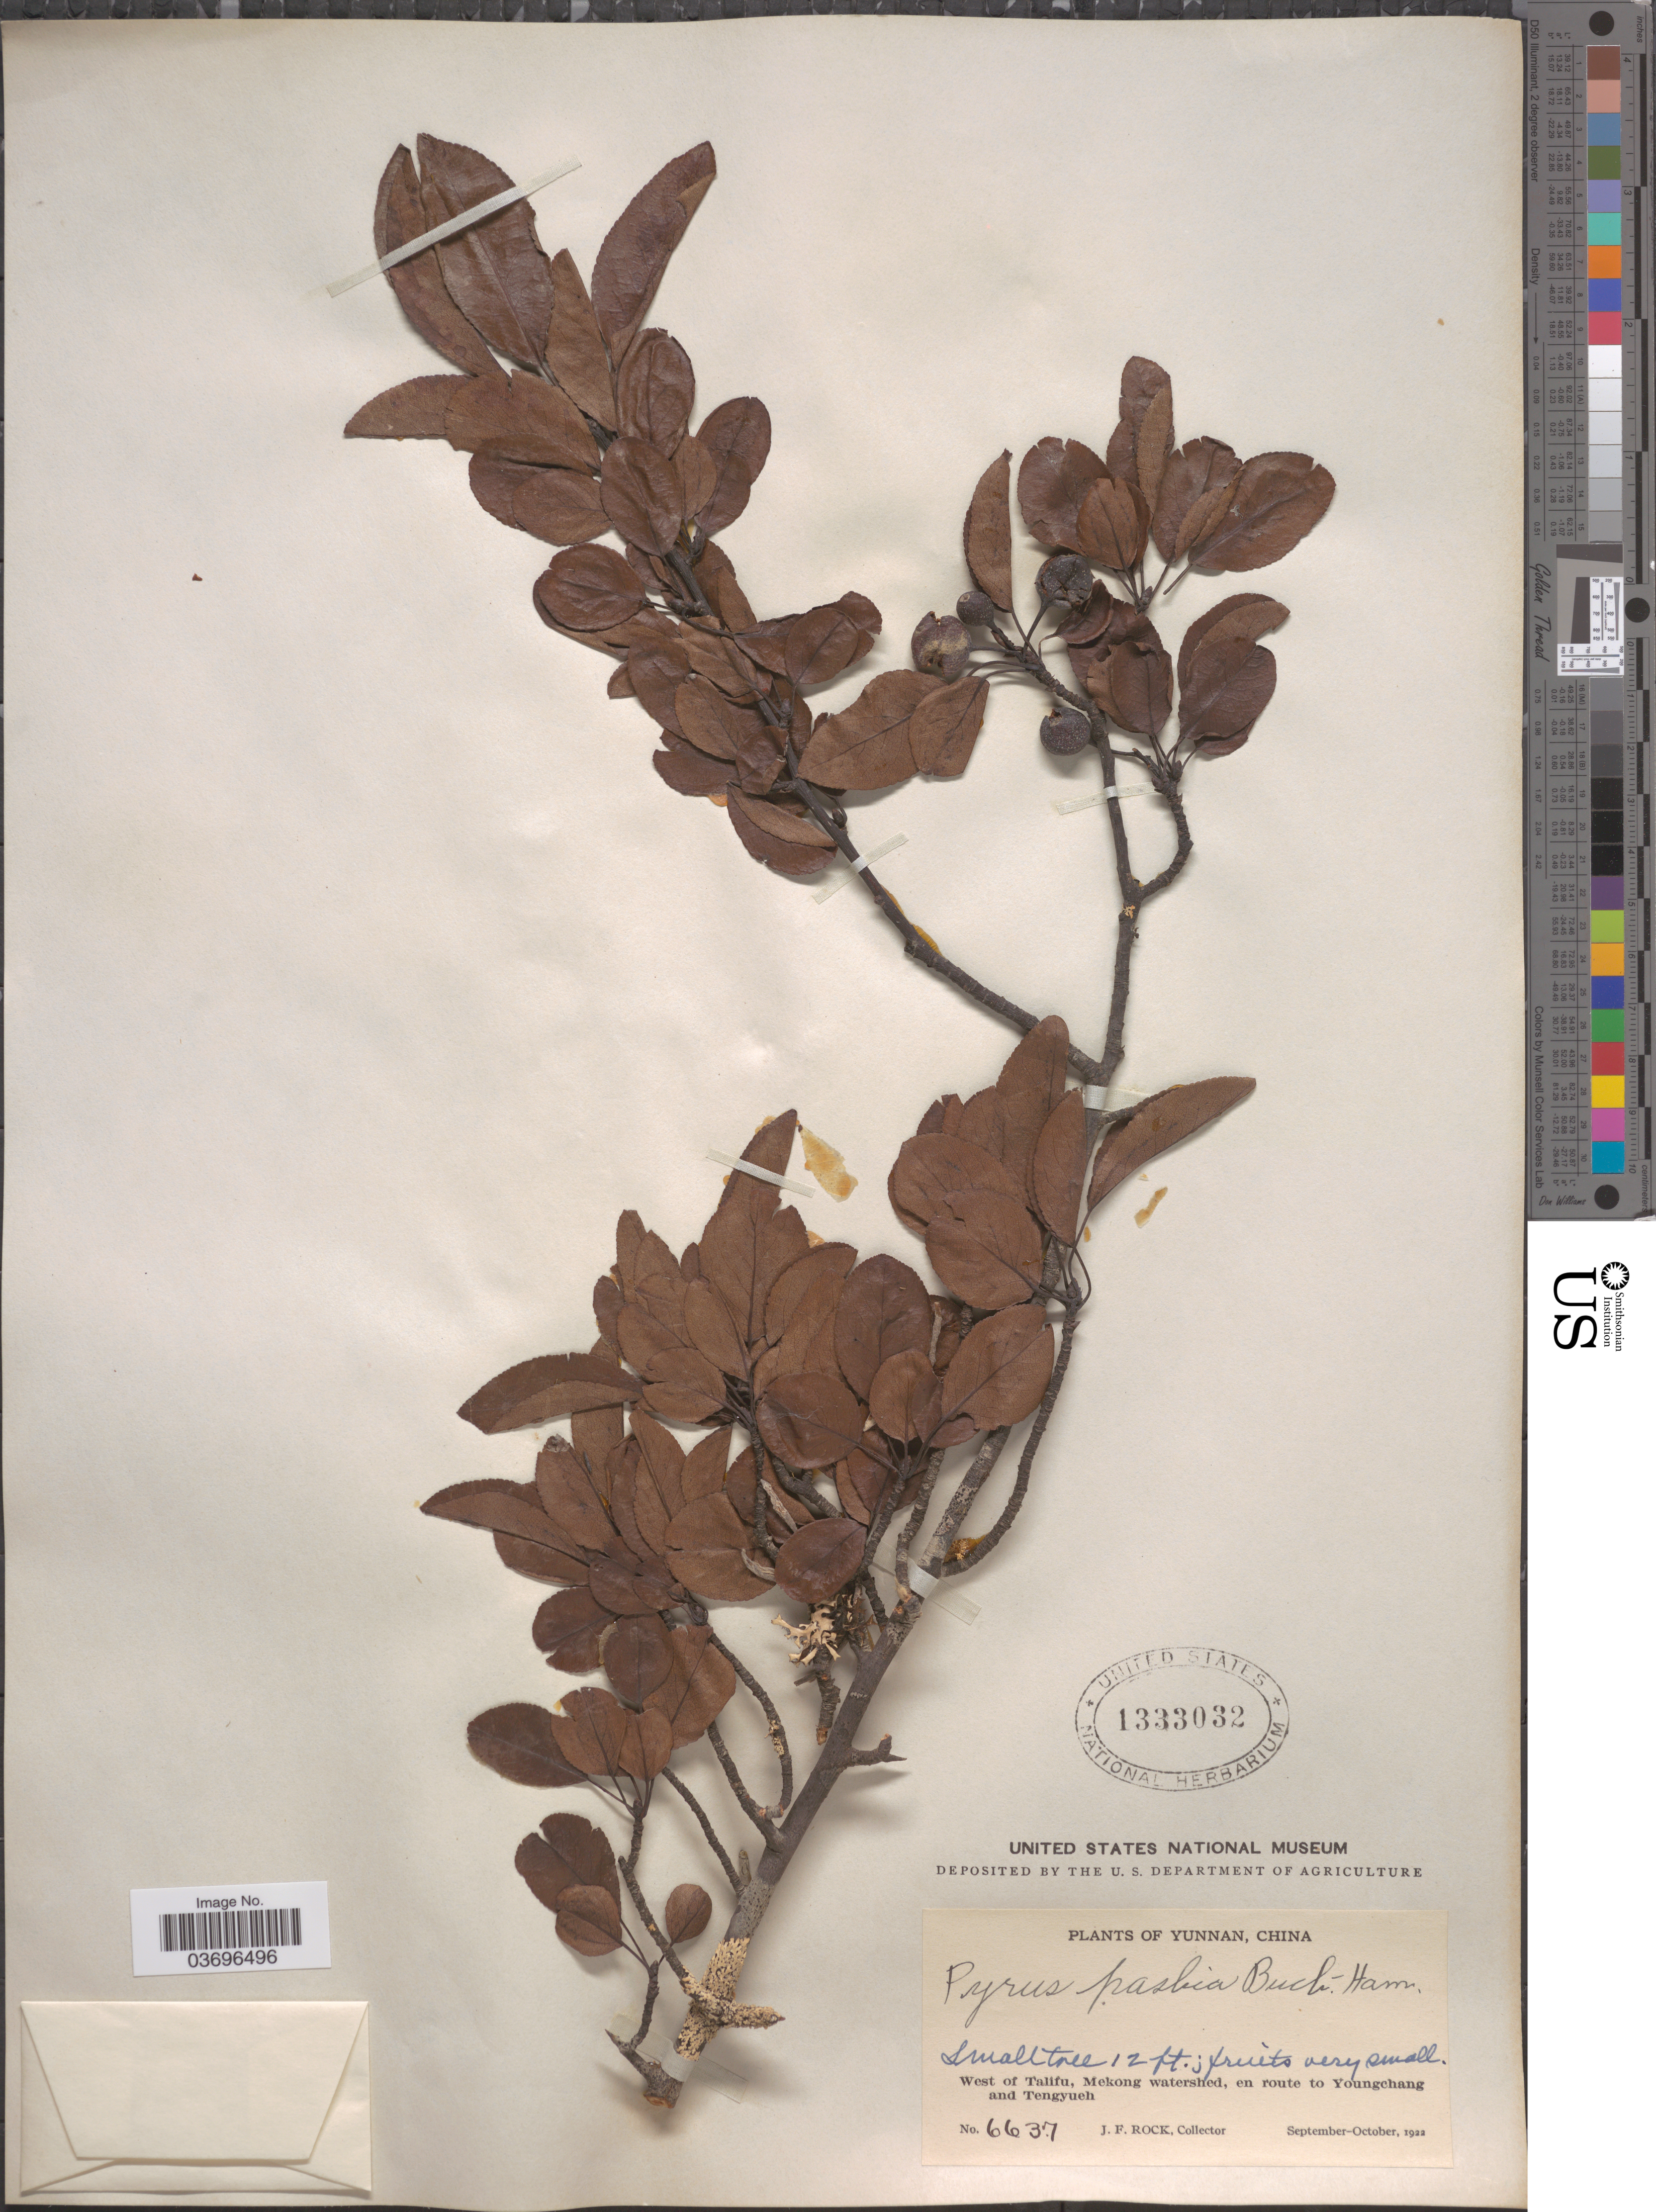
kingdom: Plantae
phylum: Tracheophyta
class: Magnoliopsida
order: Rosales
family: Rosaceae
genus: Pyrus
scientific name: Pyrus pashia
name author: Buch.-Ham. ex D. Don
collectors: J. Rock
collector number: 6637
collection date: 1922-09/1922-10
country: China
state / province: Yunnan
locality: West of Talifu, Mekong watershed, en route to Youngchang and Tengyueh.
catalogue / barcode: US 1333032